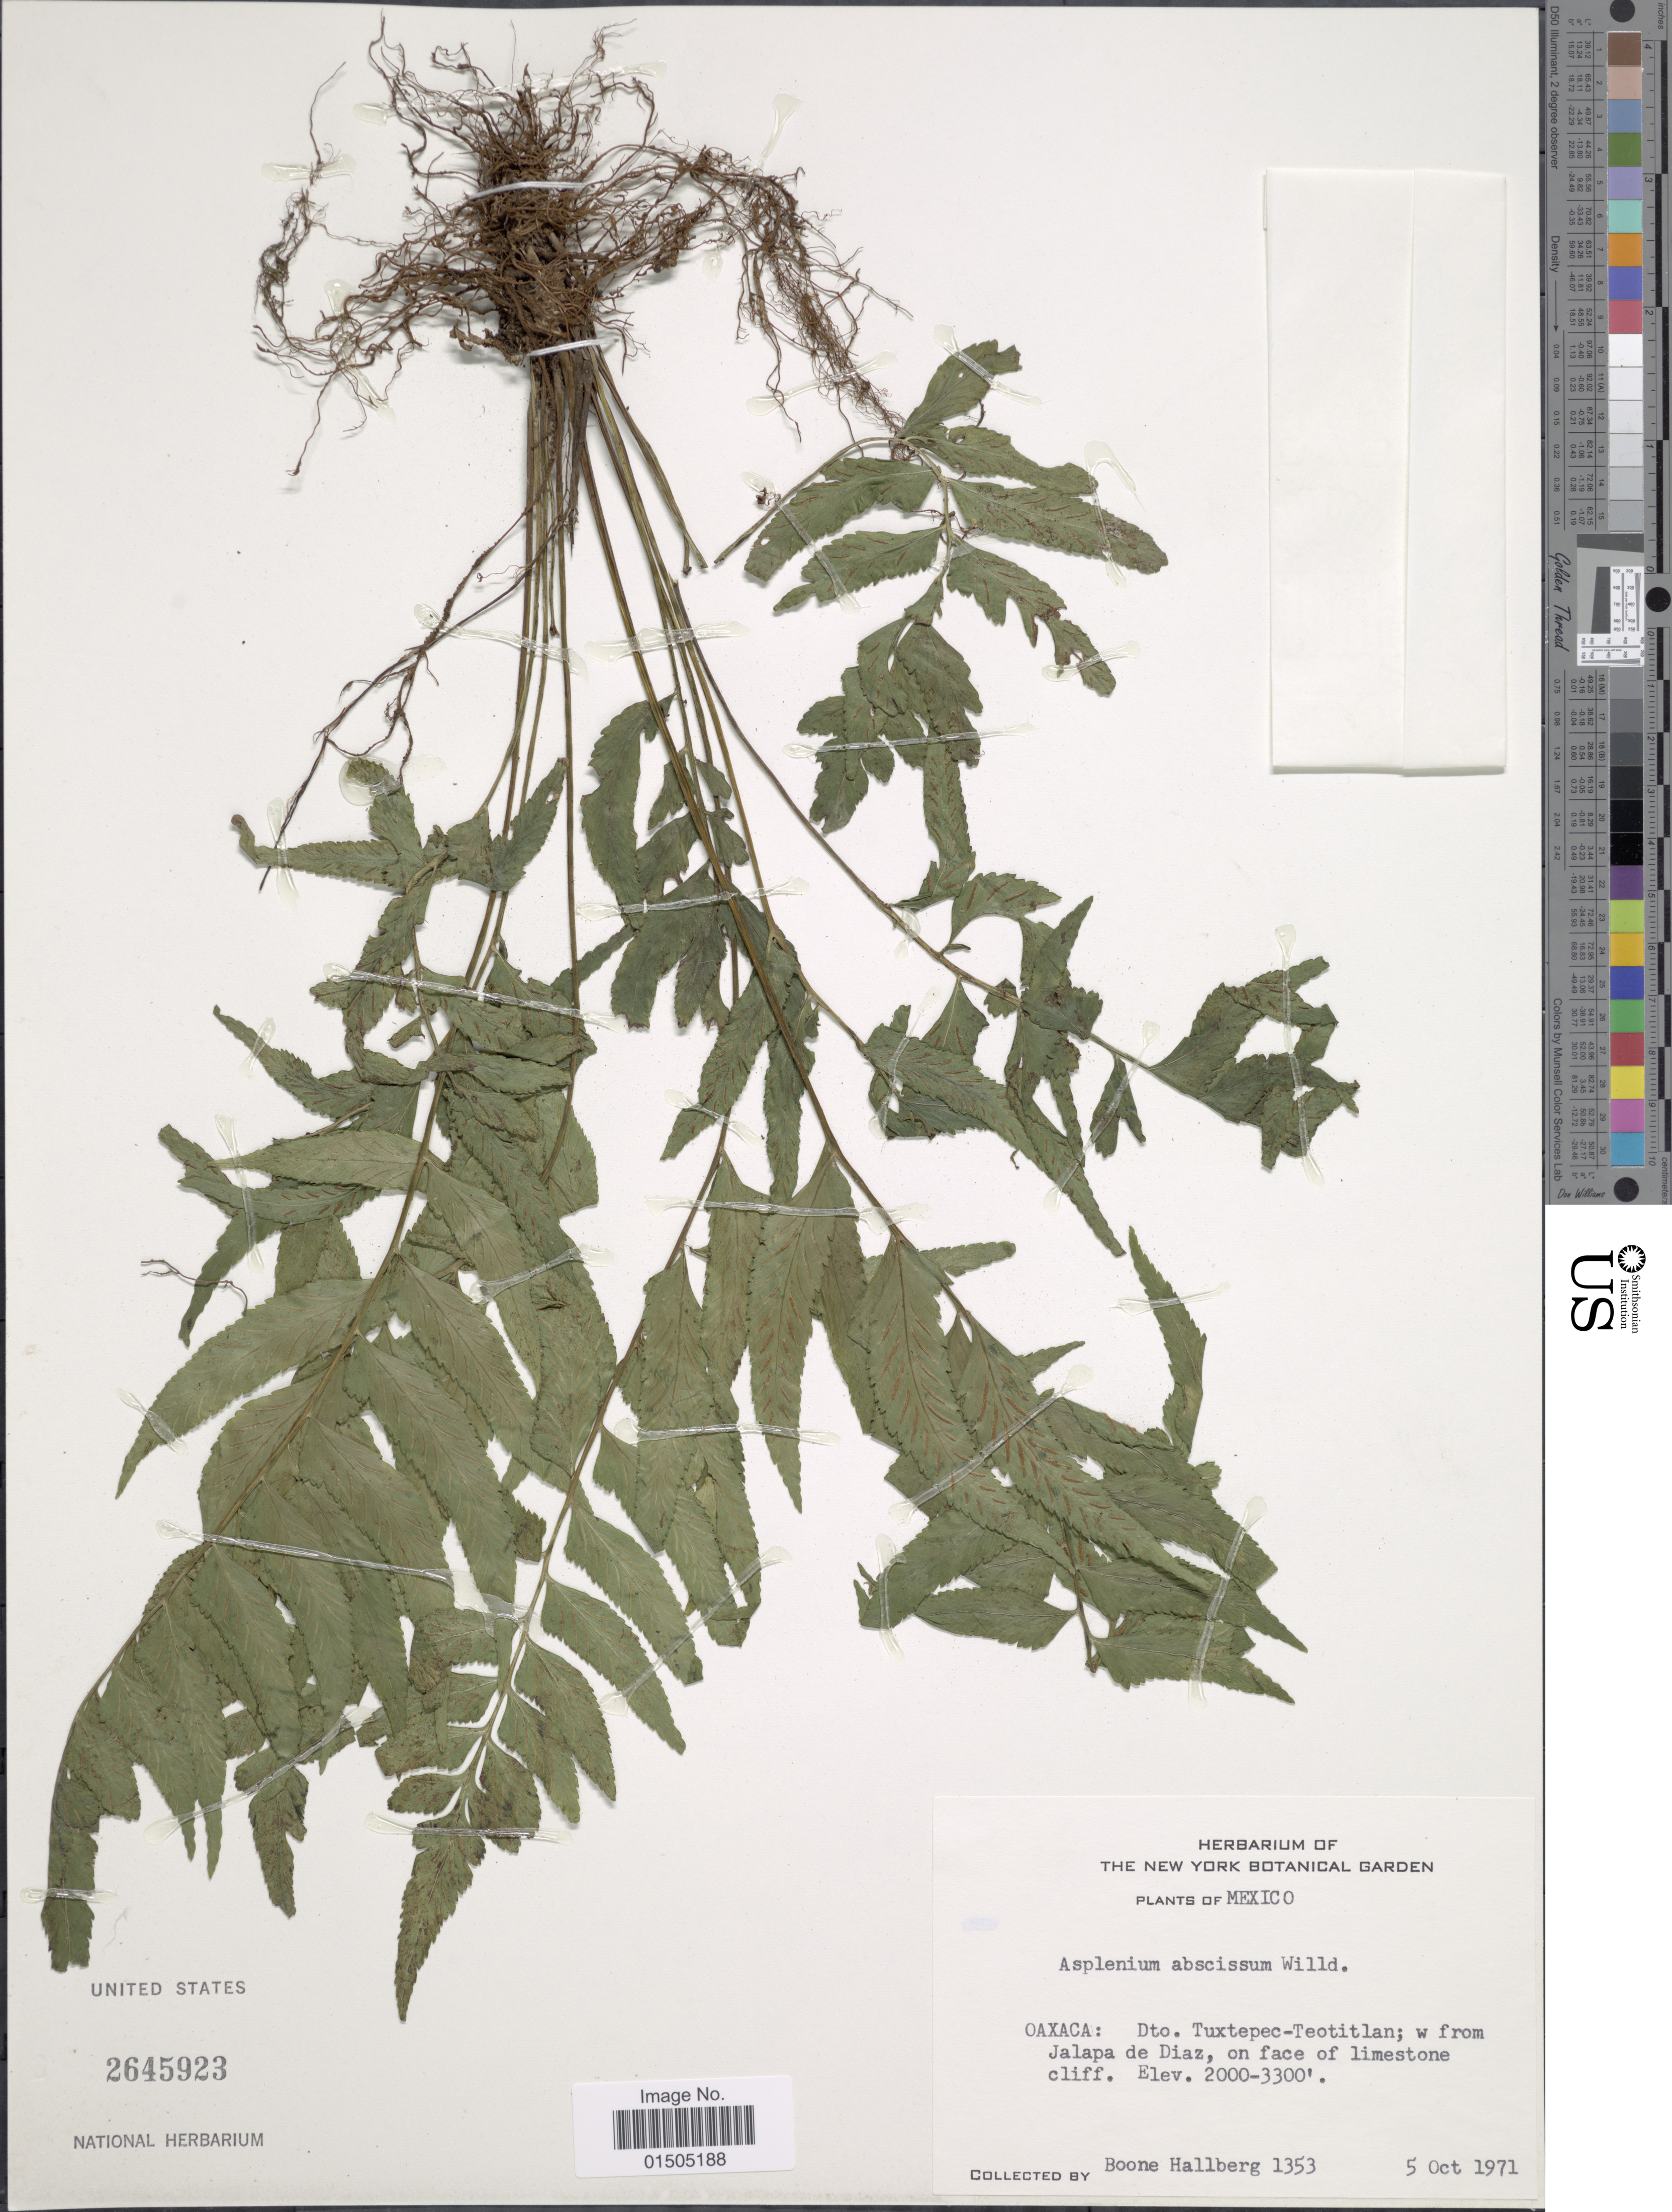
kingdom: Plantae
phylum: Tracheophyta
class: Polypodiopsida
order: Polypodiales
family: Aspleniaceae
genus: Asplenium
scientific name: Asplenium abscissum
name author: Willd.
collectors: B. Hallberg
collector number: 1353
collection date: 1971-10-05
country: Mexico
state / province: Oaxaca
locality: Dto. Tuxtepec-Teotitlan; w from Jalapa de Diaz, on face of limestone cliff.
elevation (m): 610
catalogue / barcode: US 2645923